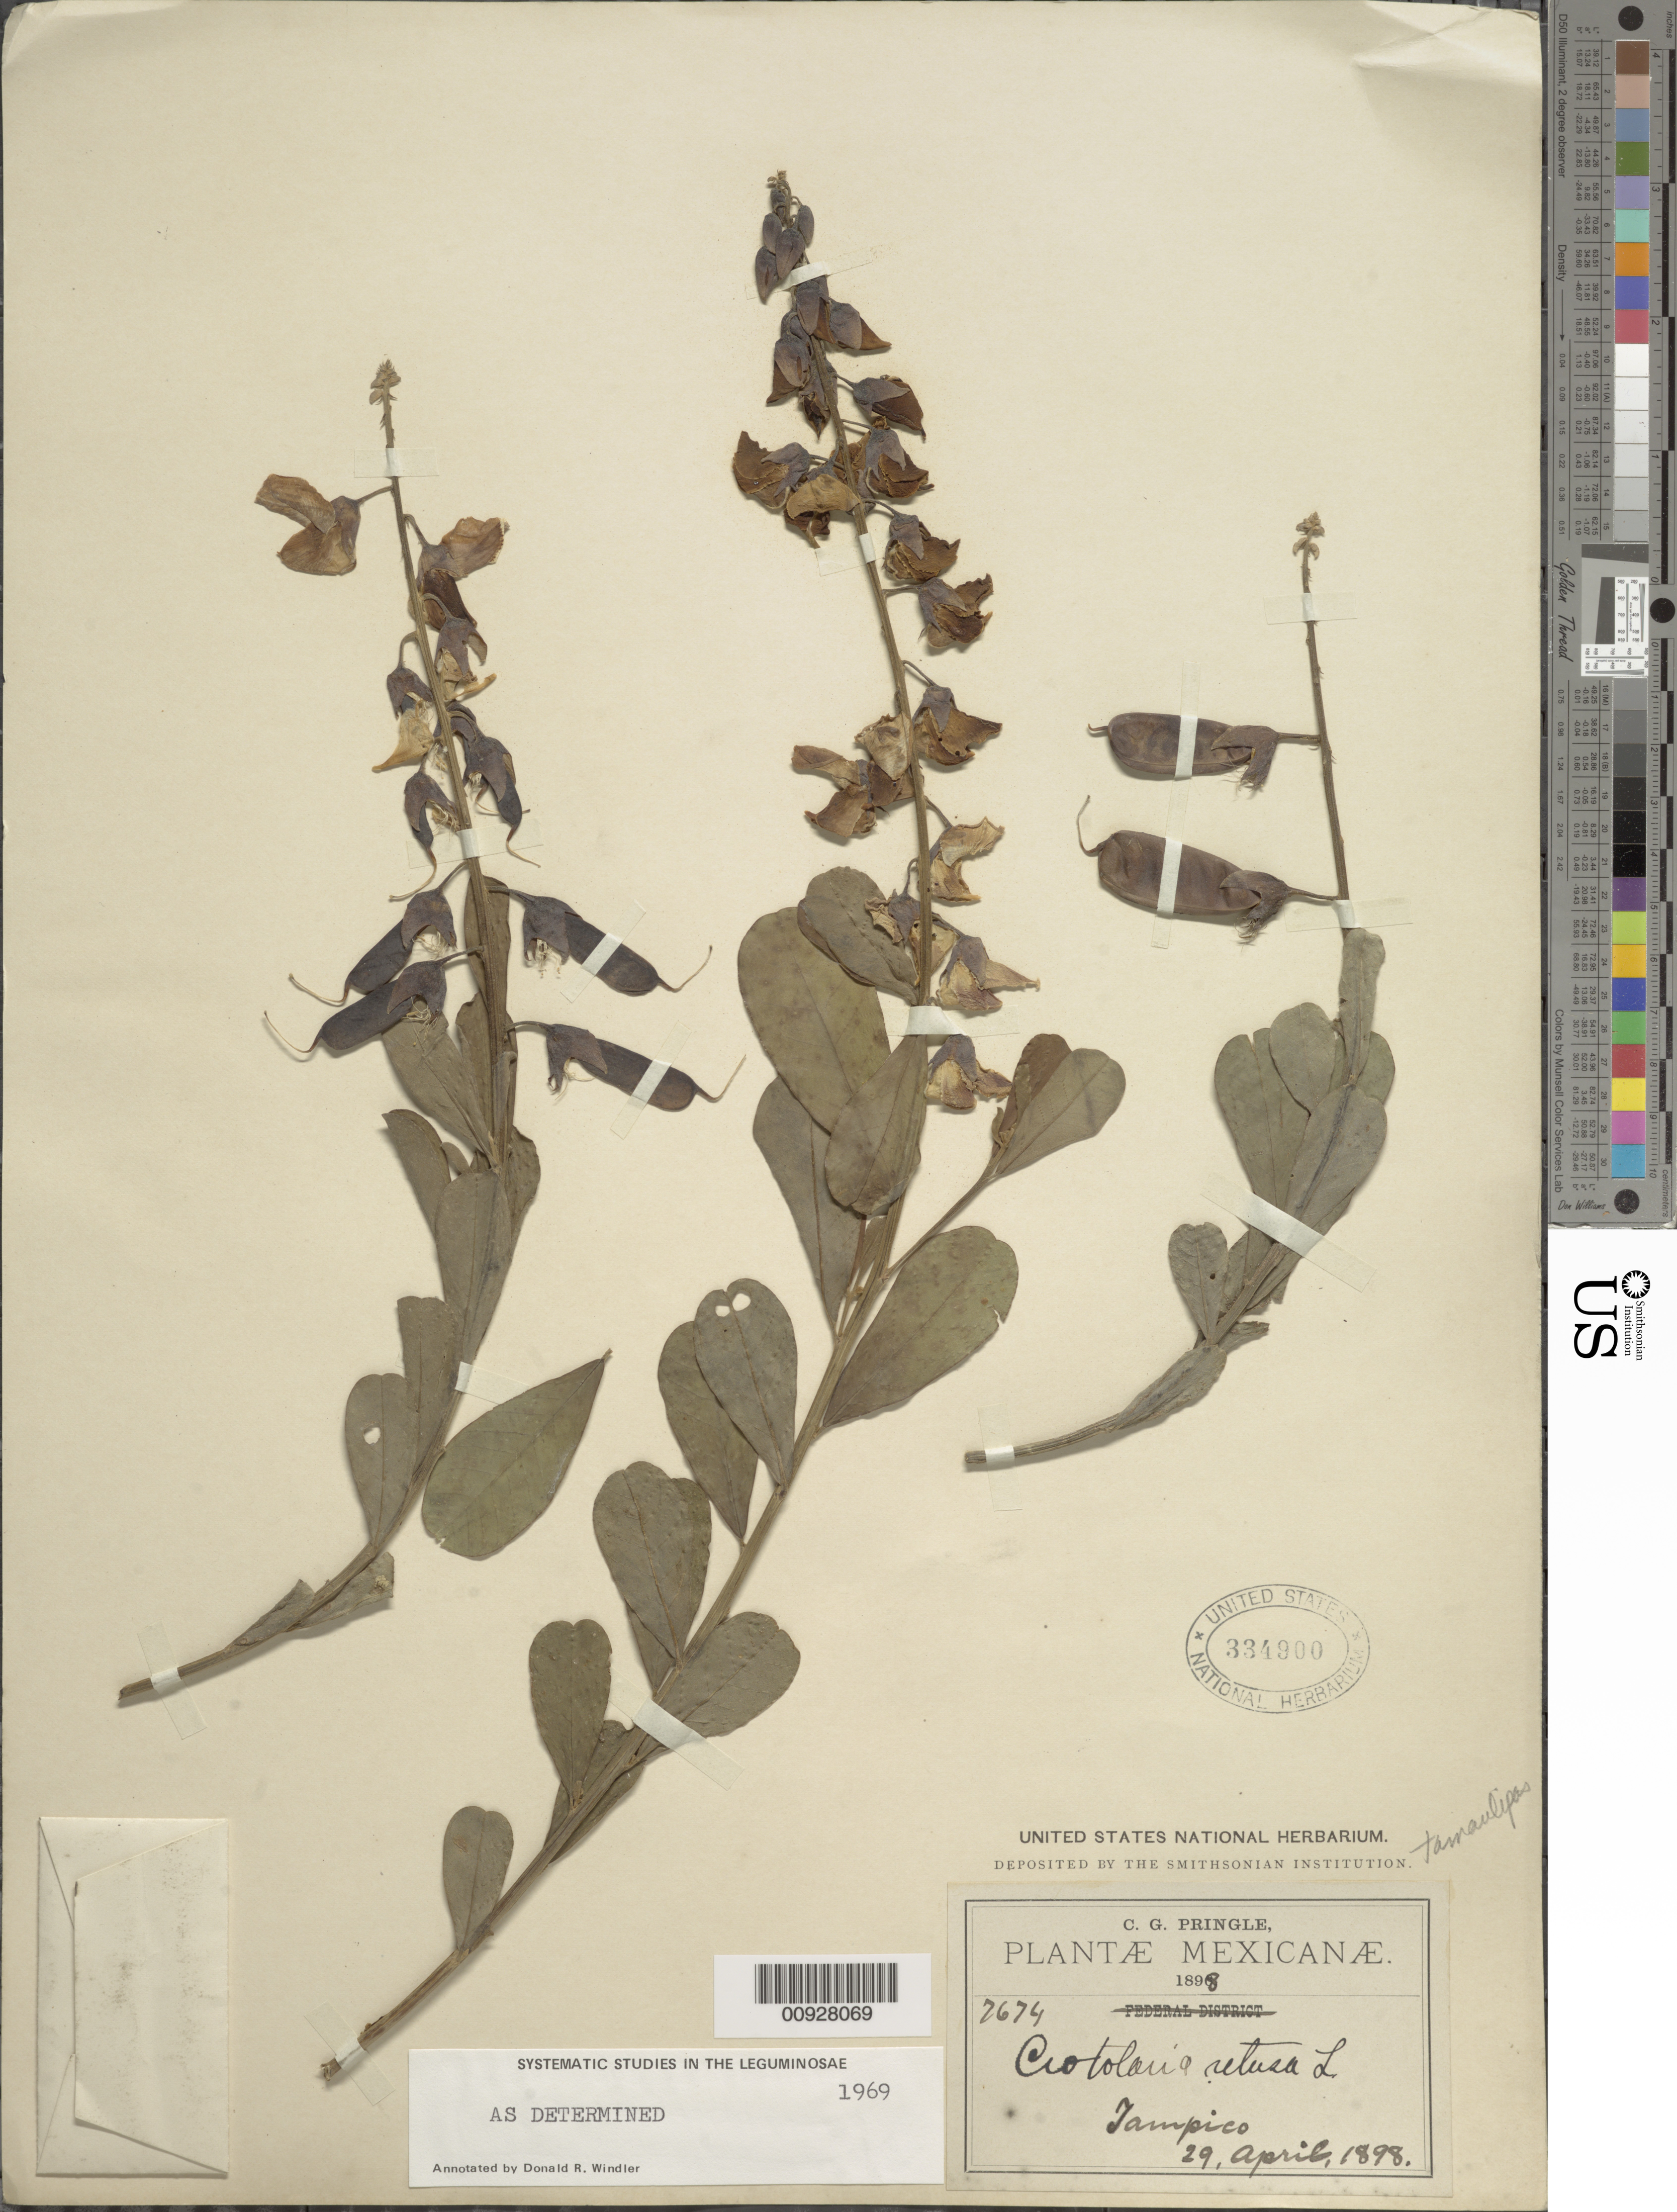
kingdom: Plantae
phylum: Tracheophyta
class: Magnoliopsida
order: Fabales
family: Fabaceae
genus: Crotalaria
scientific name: Crotalaria retusa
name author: L.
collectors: C. G. Pringle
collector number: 7674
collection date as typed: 29 Apr 1898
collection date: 1898-04-29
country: Mexico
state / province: Tamaulipas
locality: Tampico.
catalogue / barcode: US 334900